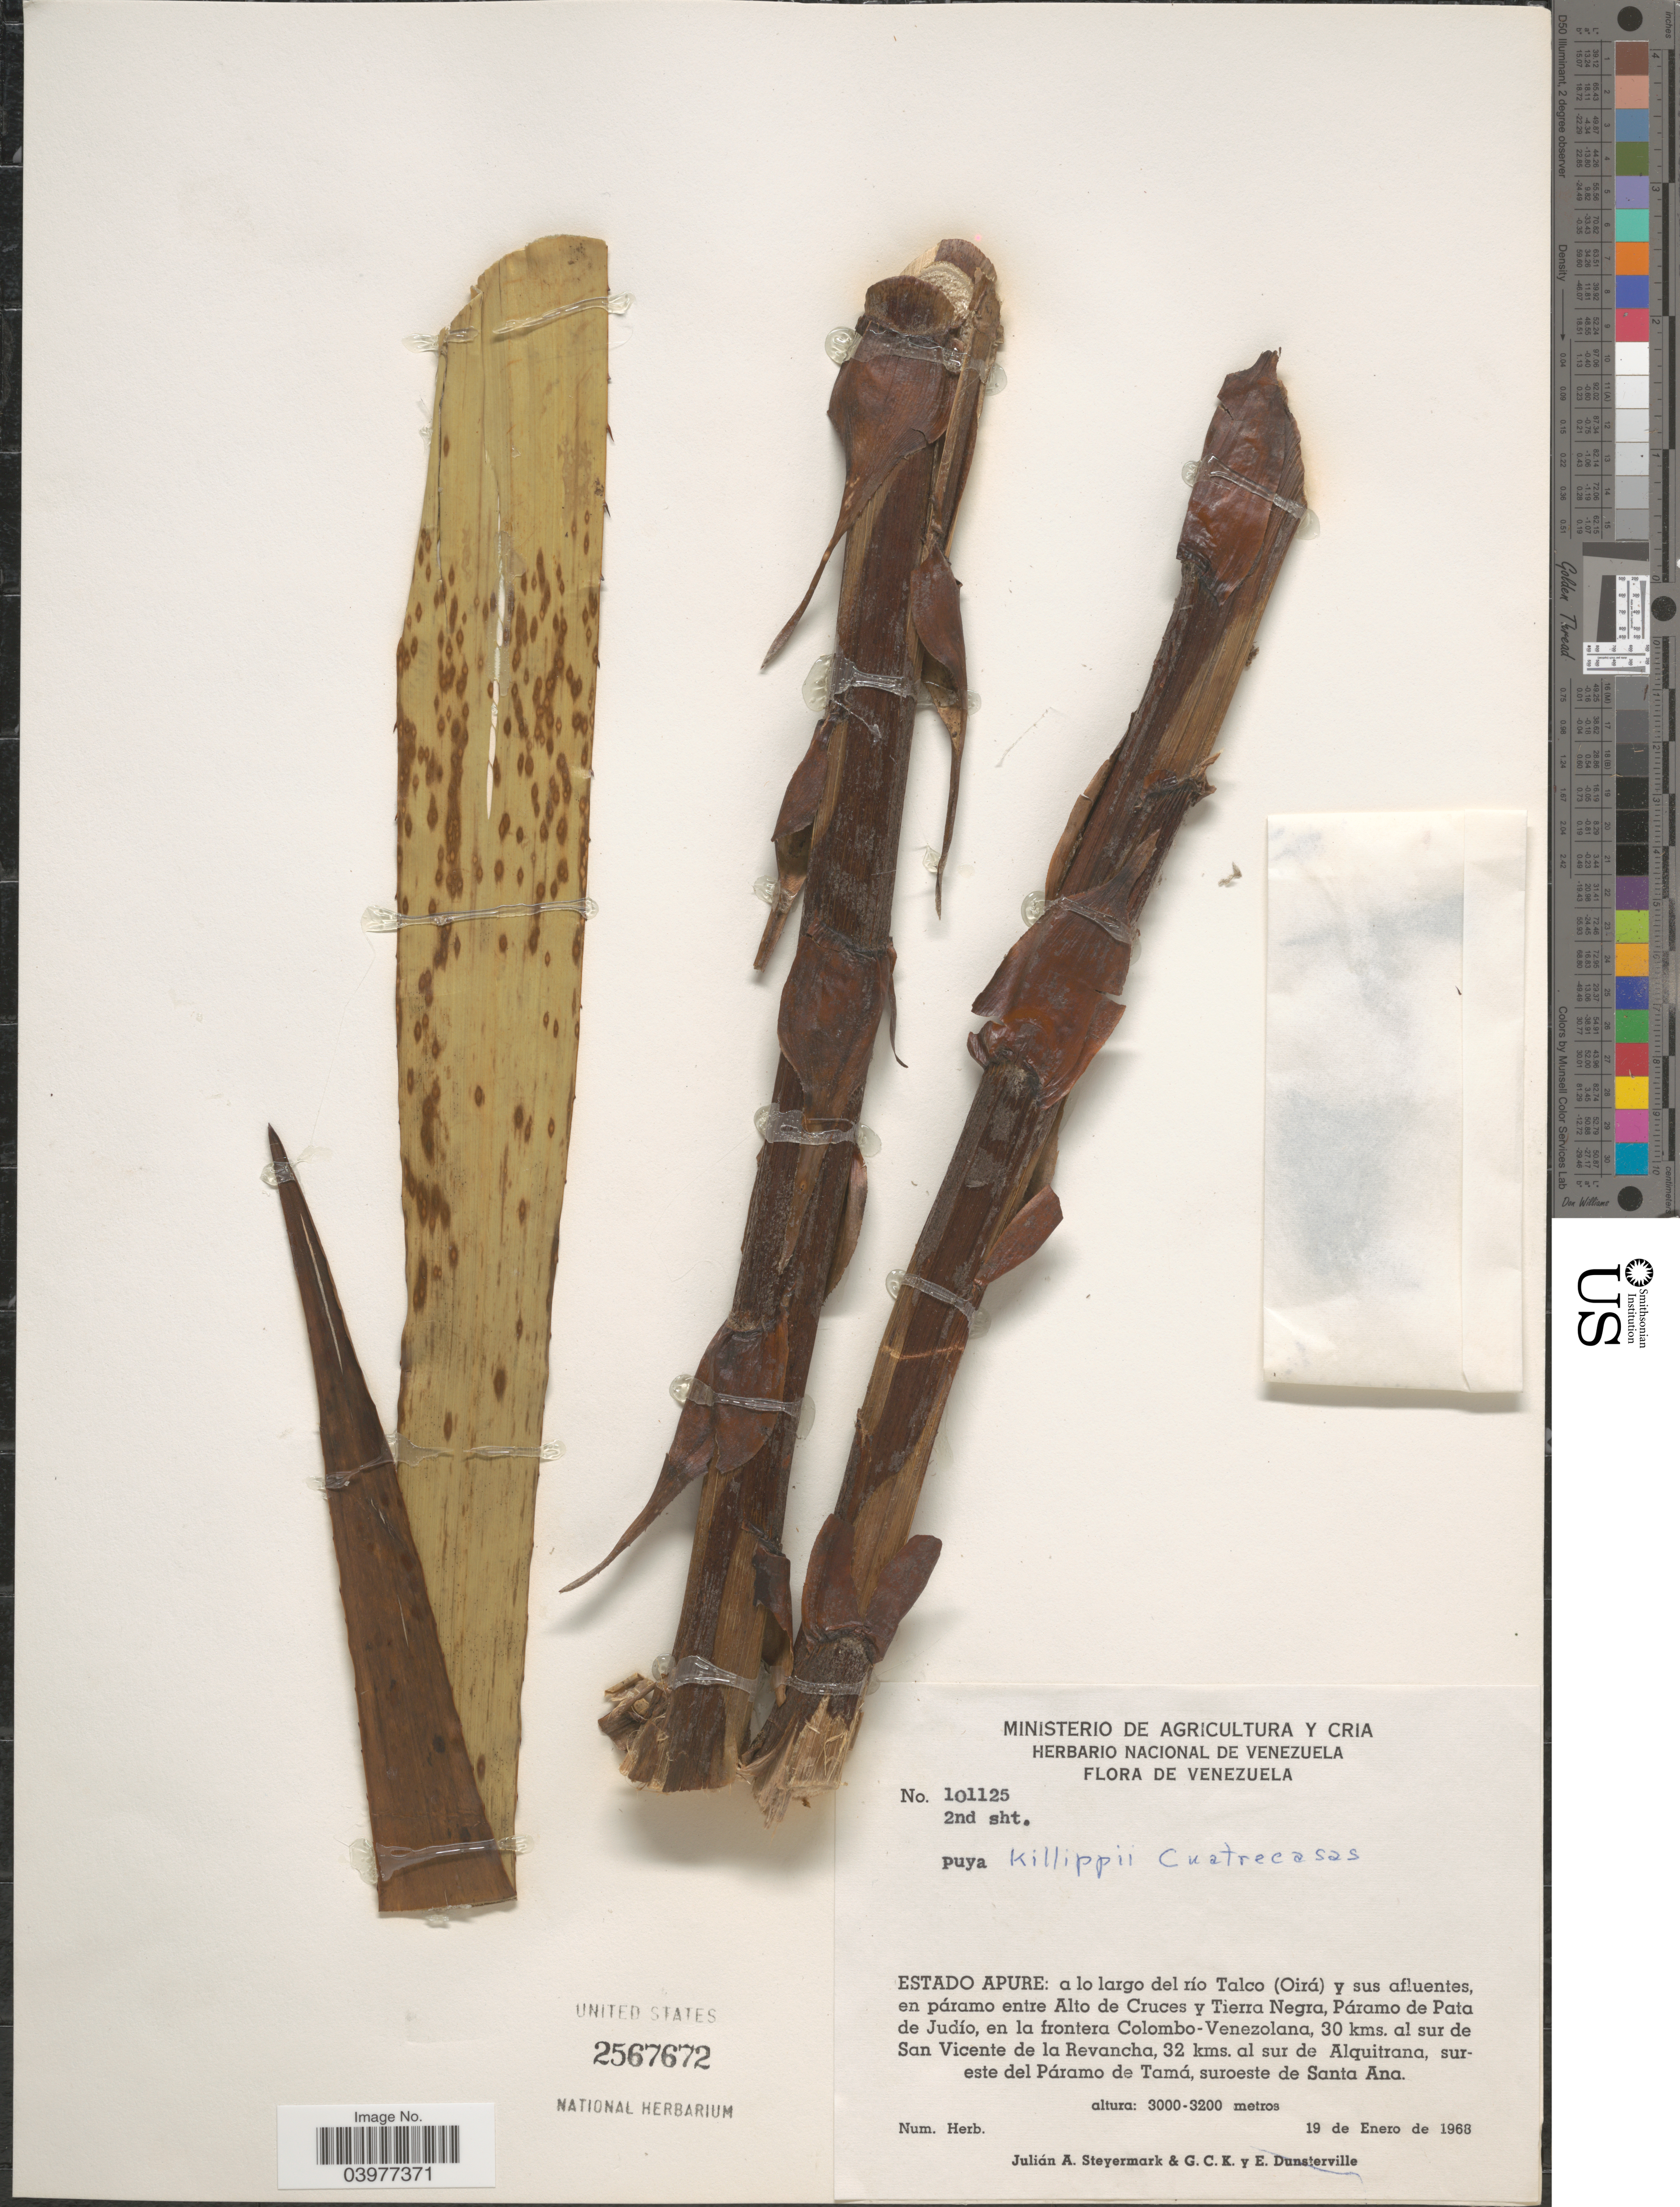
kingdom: Plantae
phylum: Tracheophyta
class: Liliopsida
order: Poales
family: Bromeliaceae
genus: Puya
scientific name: Puya killipii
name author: Cuatrec.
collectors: J. Steyermark, G. C. K. Dunsterville & E. Dunsterville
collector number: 101125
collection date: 1968-01-19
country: Venezuela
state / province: Apure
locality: A lo largo del río Talco (Oirá) y sus afluentes, en páramo entre Alto de Cruces y Tierra Negra, Páramo de Pata de Judío, en la frontera Colombo-Venezolano, 30 kms. al sur de San Vicente de la Revencha, 32 kms. al sur de Alquitrana, sureste del Páramo de Tamá, suroeste de Santa Ana.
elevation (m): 3000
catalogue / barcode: US 2567672